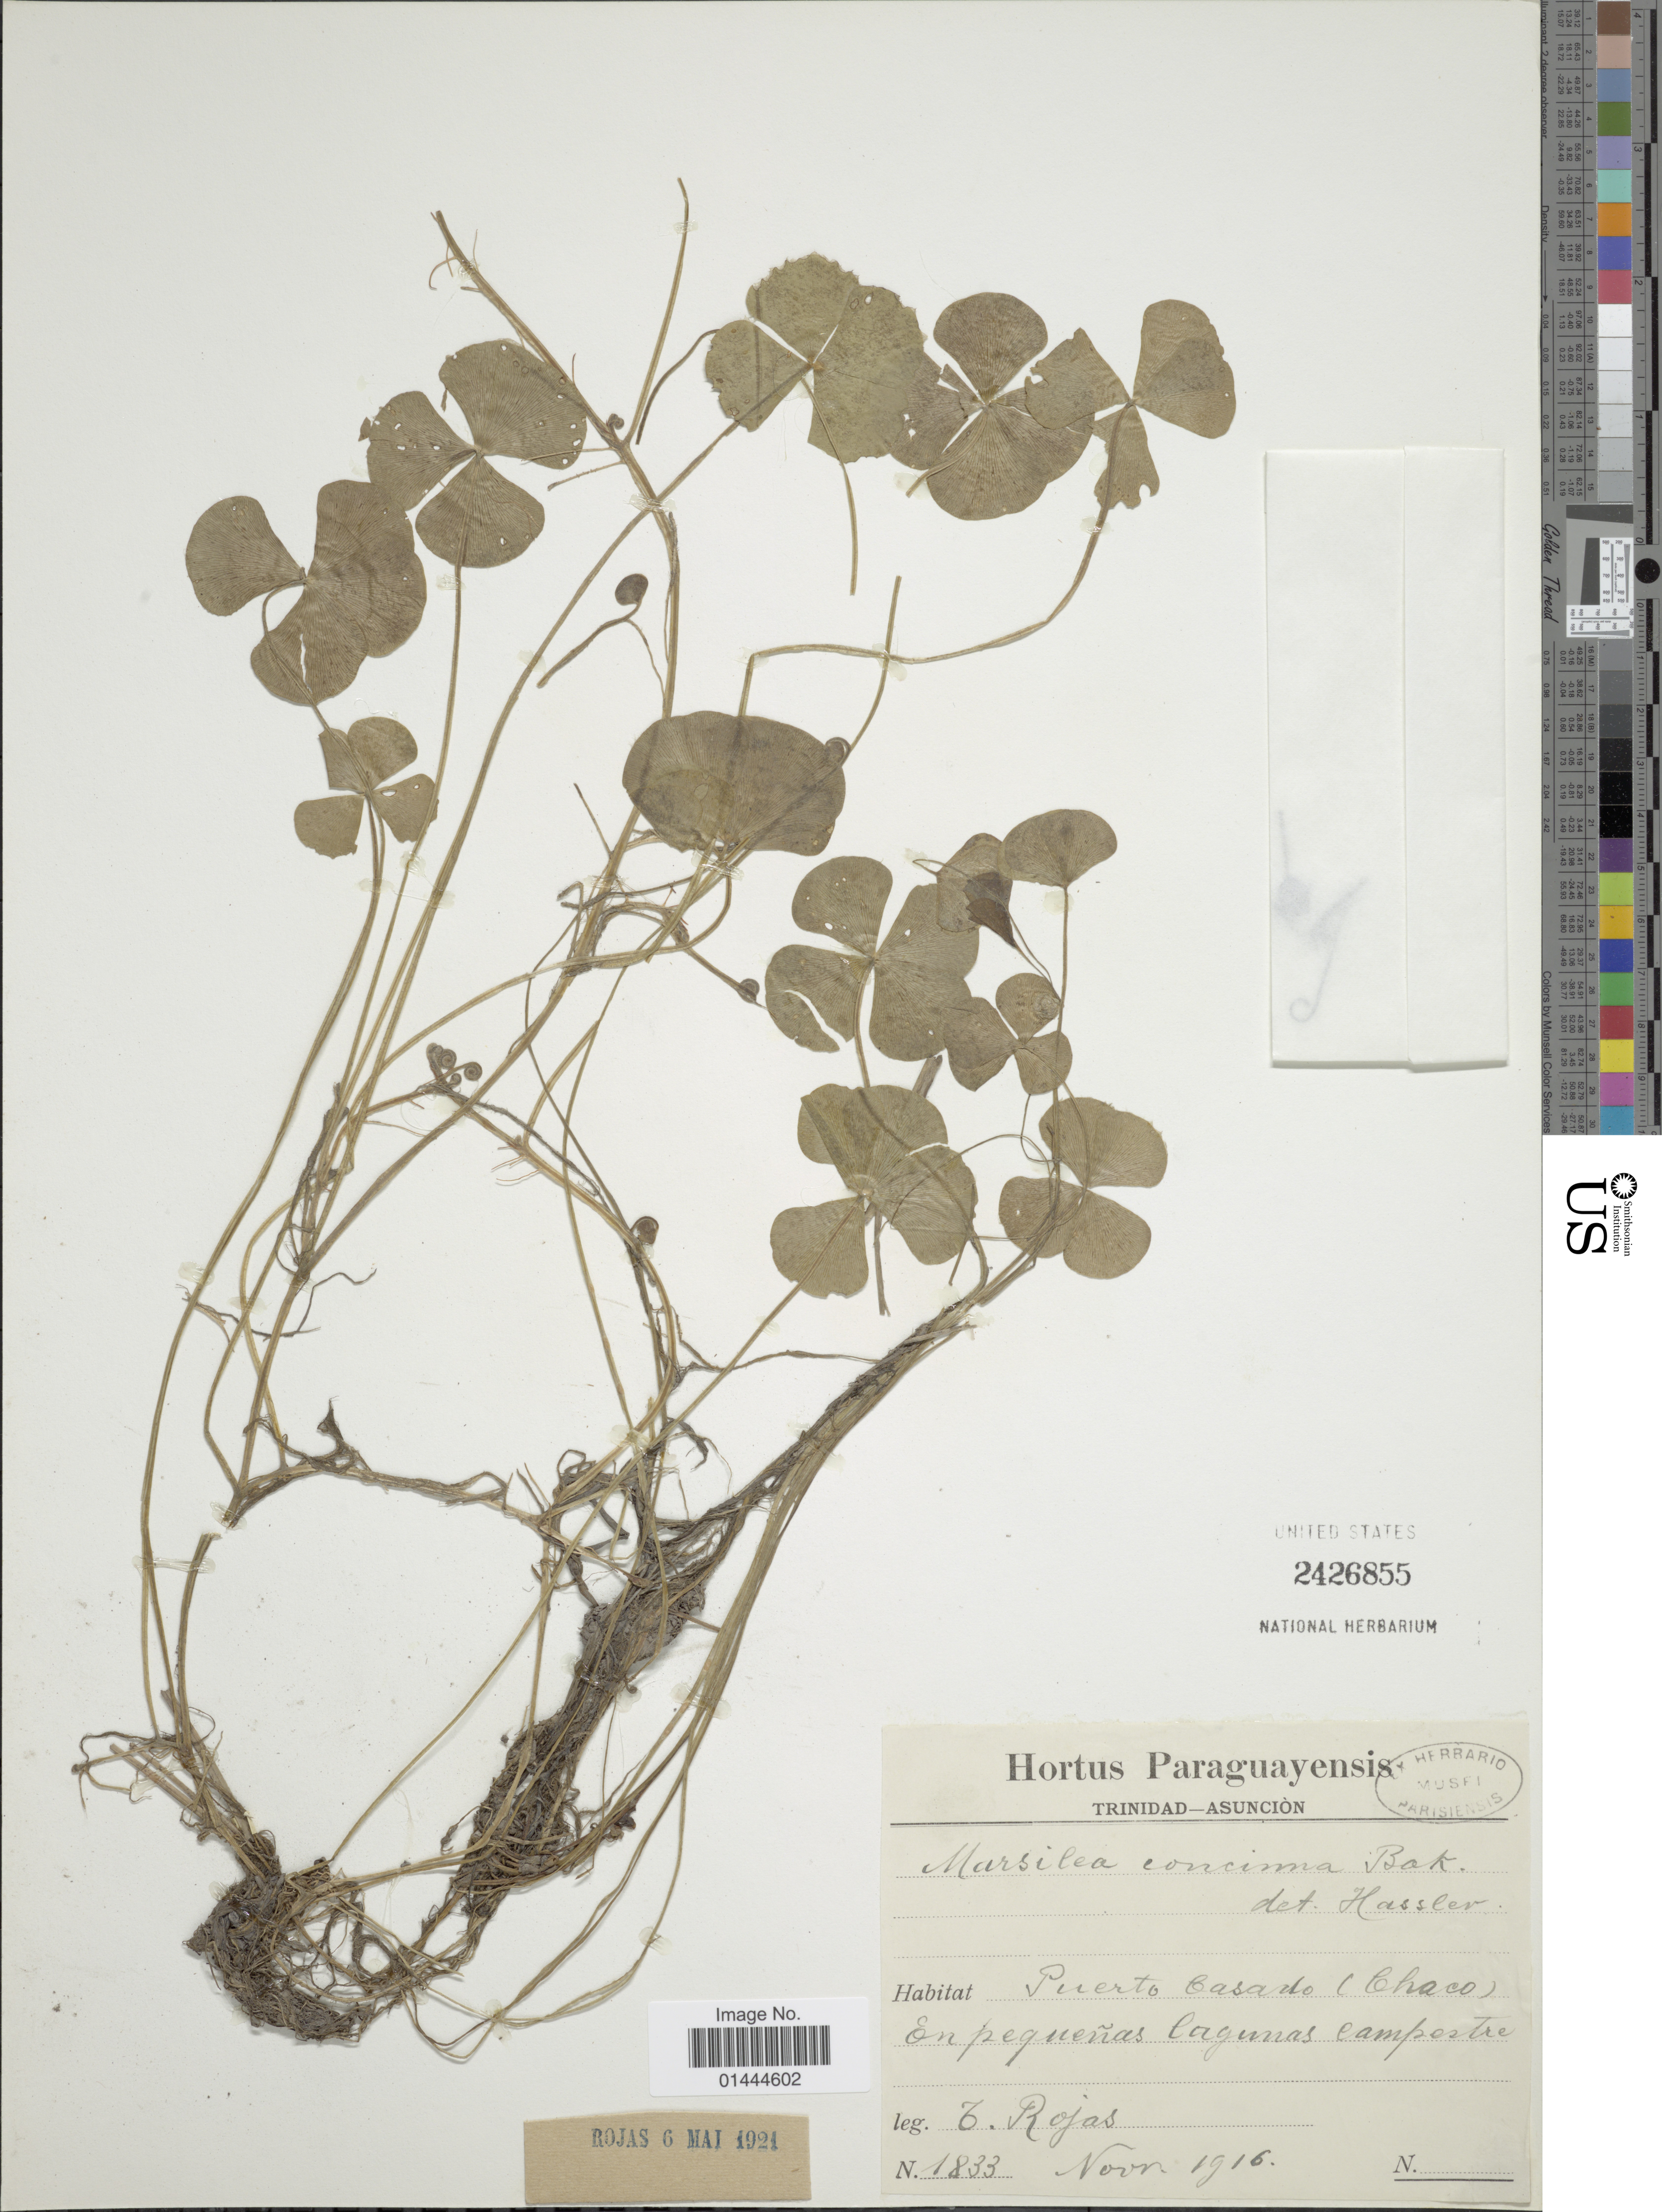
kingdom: Plantae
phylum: Tracheophyta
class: Polypodiopsida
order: Salviniales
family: Marsileaceae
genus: Marsilea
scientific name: Marsilea ancylopoda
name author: A. Braun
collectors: T. Rojas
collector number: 1833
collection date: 1916-11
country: Argentina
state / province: Chaco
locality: Puerto Casa de (Chaco)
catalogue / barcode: US 2426855